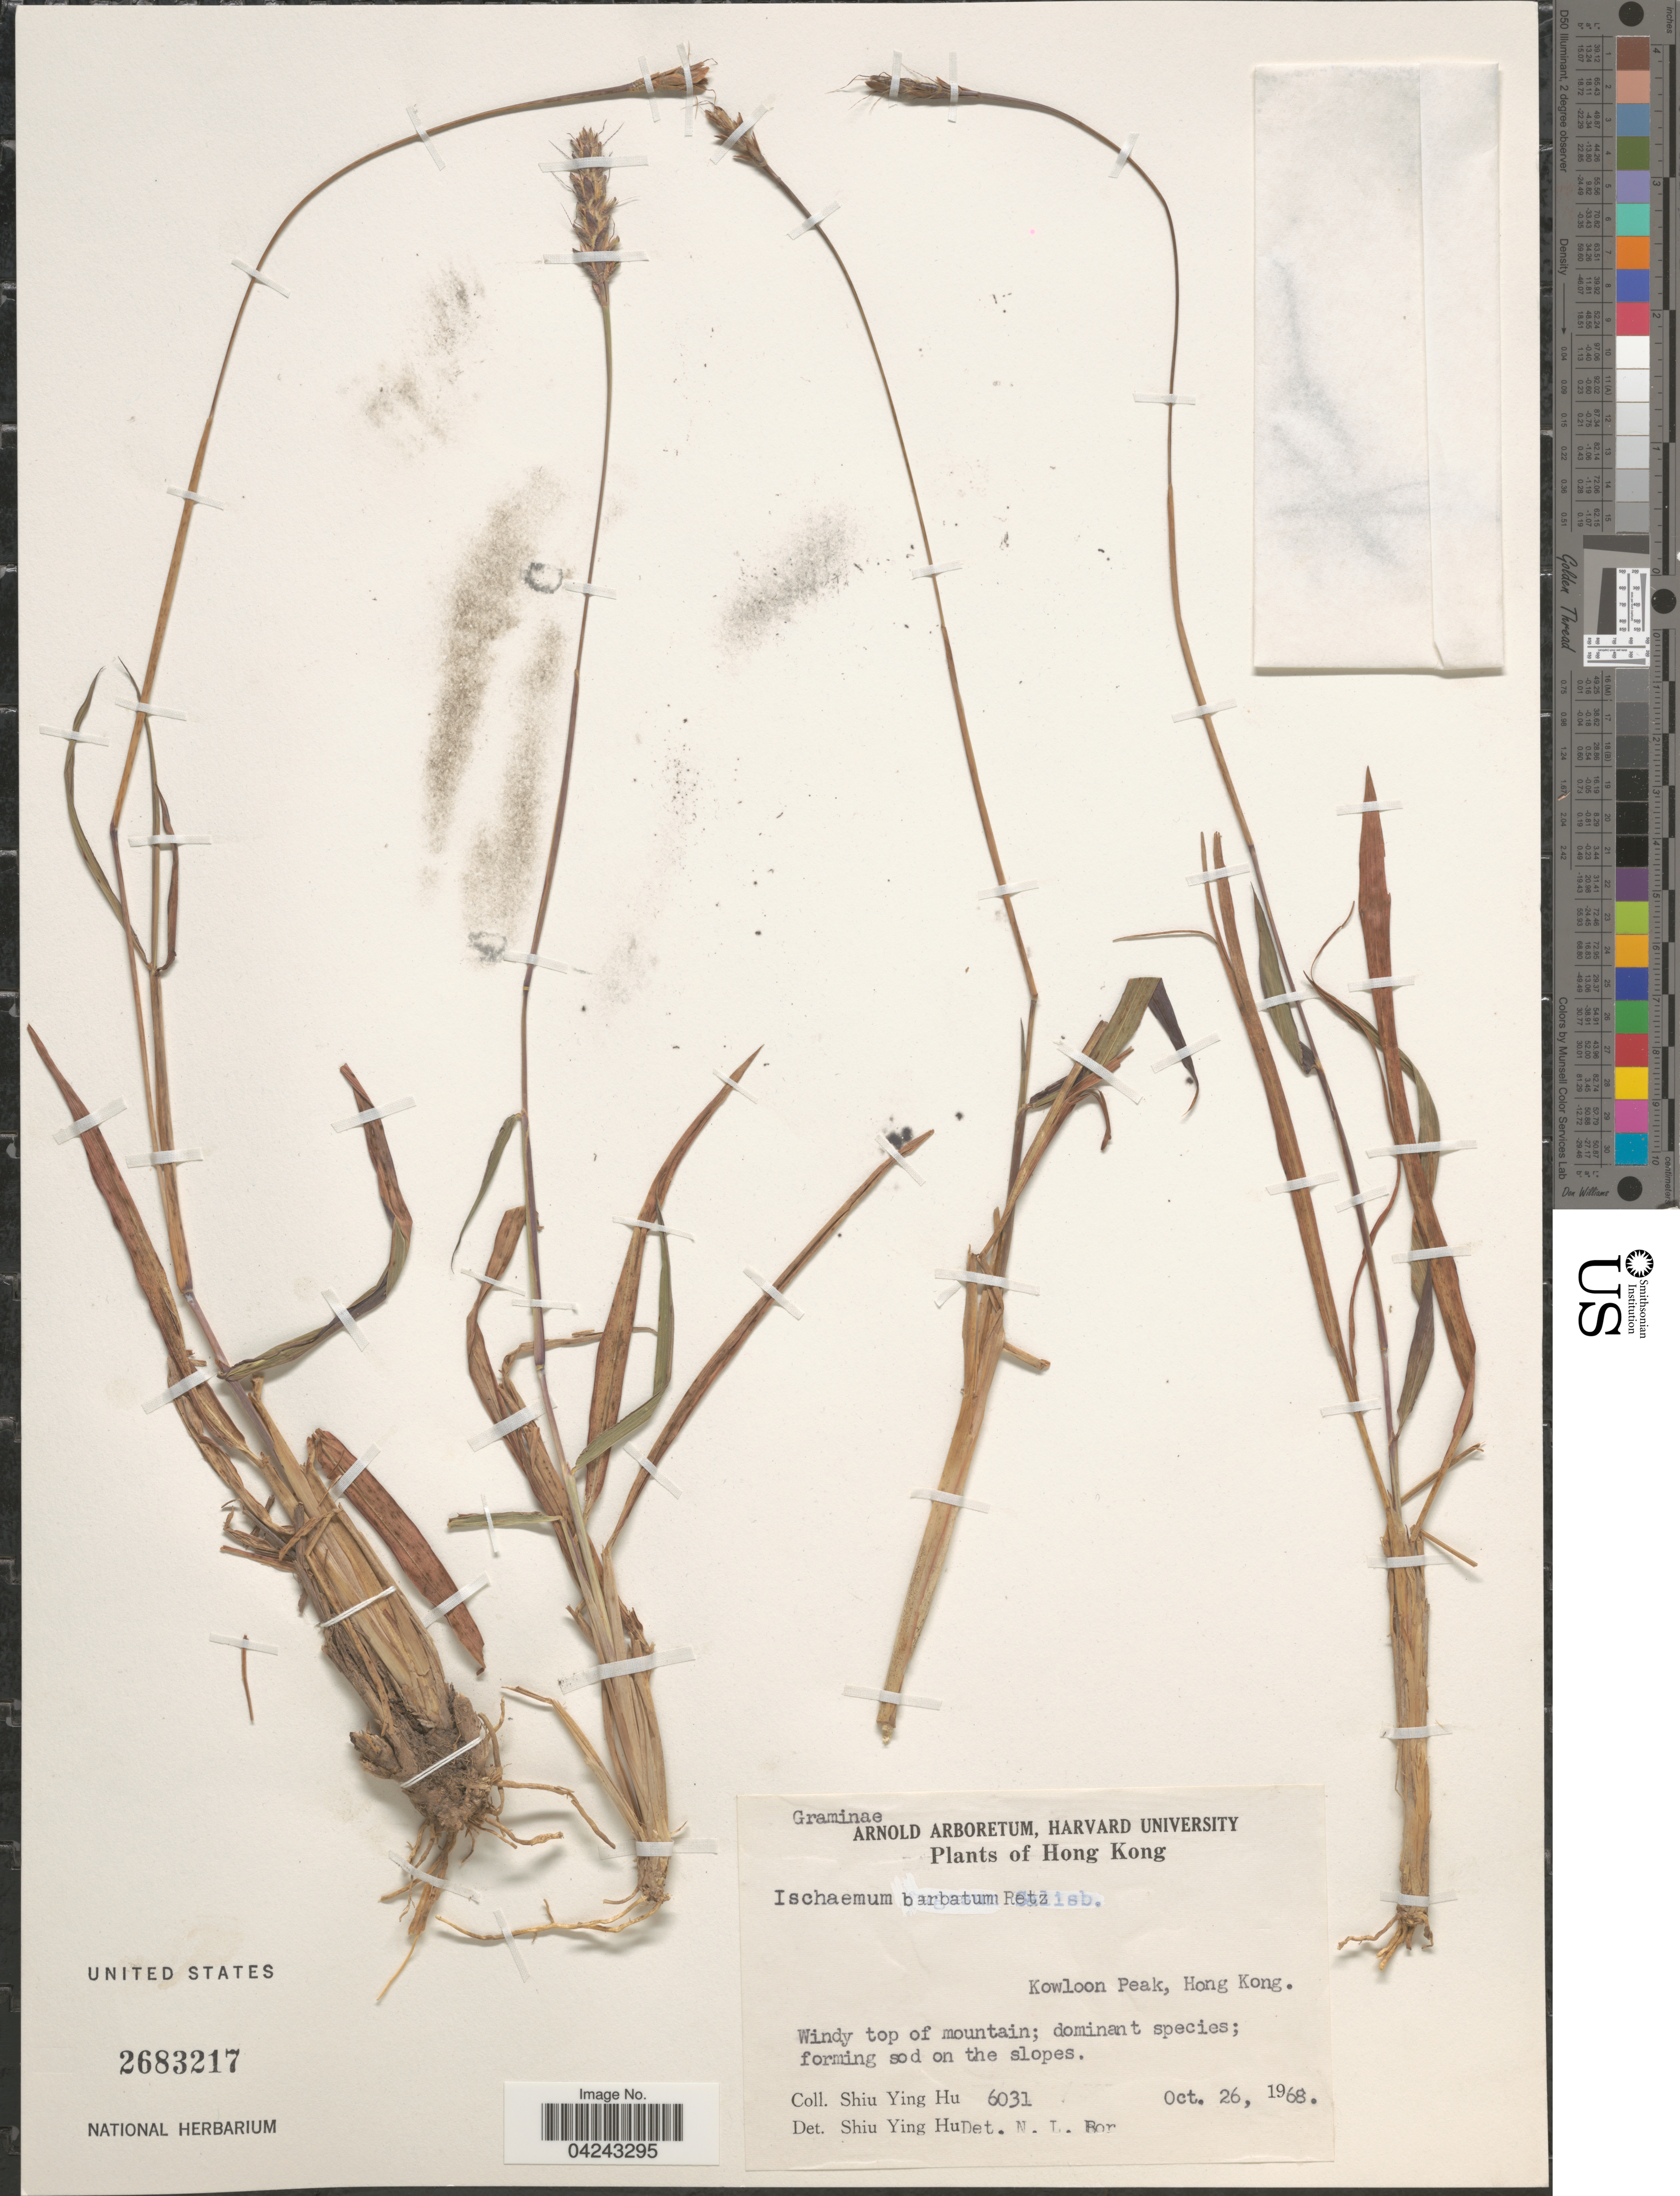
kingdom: Plantae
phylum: Tracheophyta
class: Liliopsida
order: Poales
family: Poaceae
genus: Ischaemum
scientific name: Ischaemum barbatum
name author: Blume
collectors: S. Y. Hu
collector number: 6031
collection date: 1968-10-26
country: China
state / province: Hong Kong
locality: Kowloon Peak.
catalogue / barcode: US 2683217